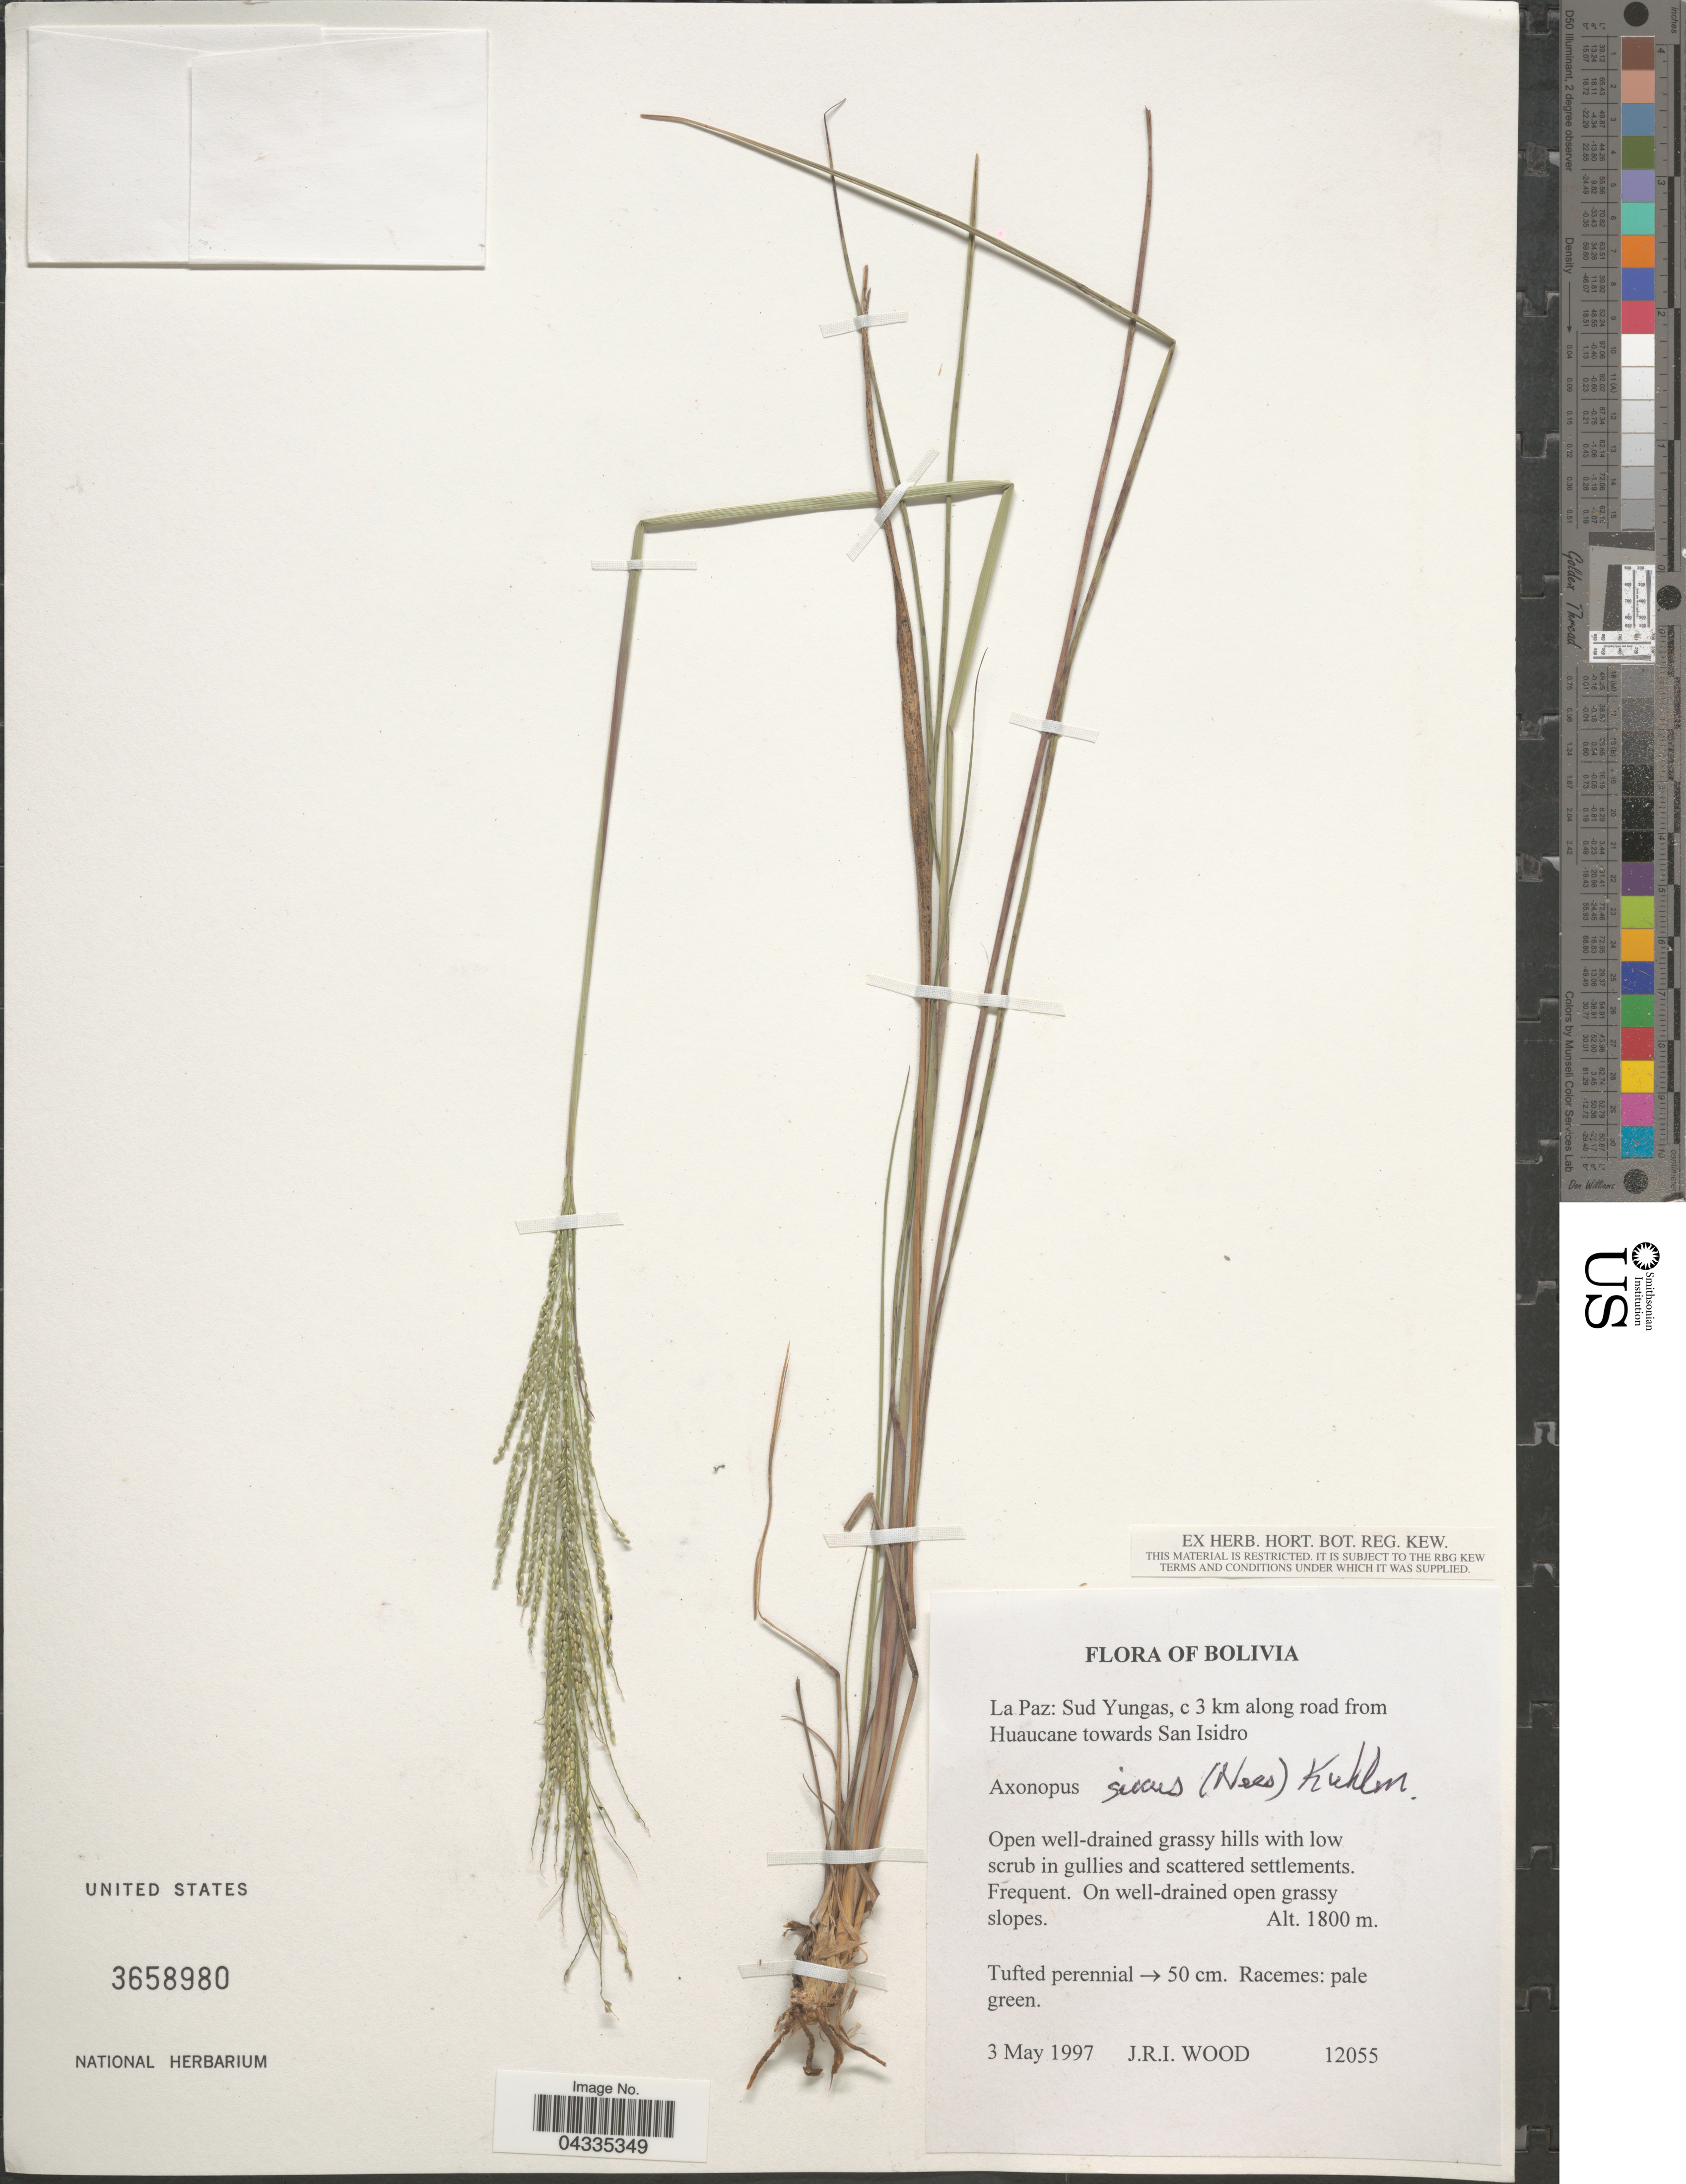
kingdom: Plantae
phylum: Tracheophyta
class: Liliopsida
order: Poales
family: Poaceae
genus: Axonopus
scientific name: Axonopus siccus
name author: (Nees) Kuhlm.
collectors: J. R. I. Wood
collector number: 12055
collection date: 1997-05-03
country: Bolivia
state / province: La Paz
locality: Sud Yungas, c 3 km along road from Huaucane towards San Isidro. On well-drained open grassy slopes.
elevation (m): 1800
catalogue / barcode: US 3658980